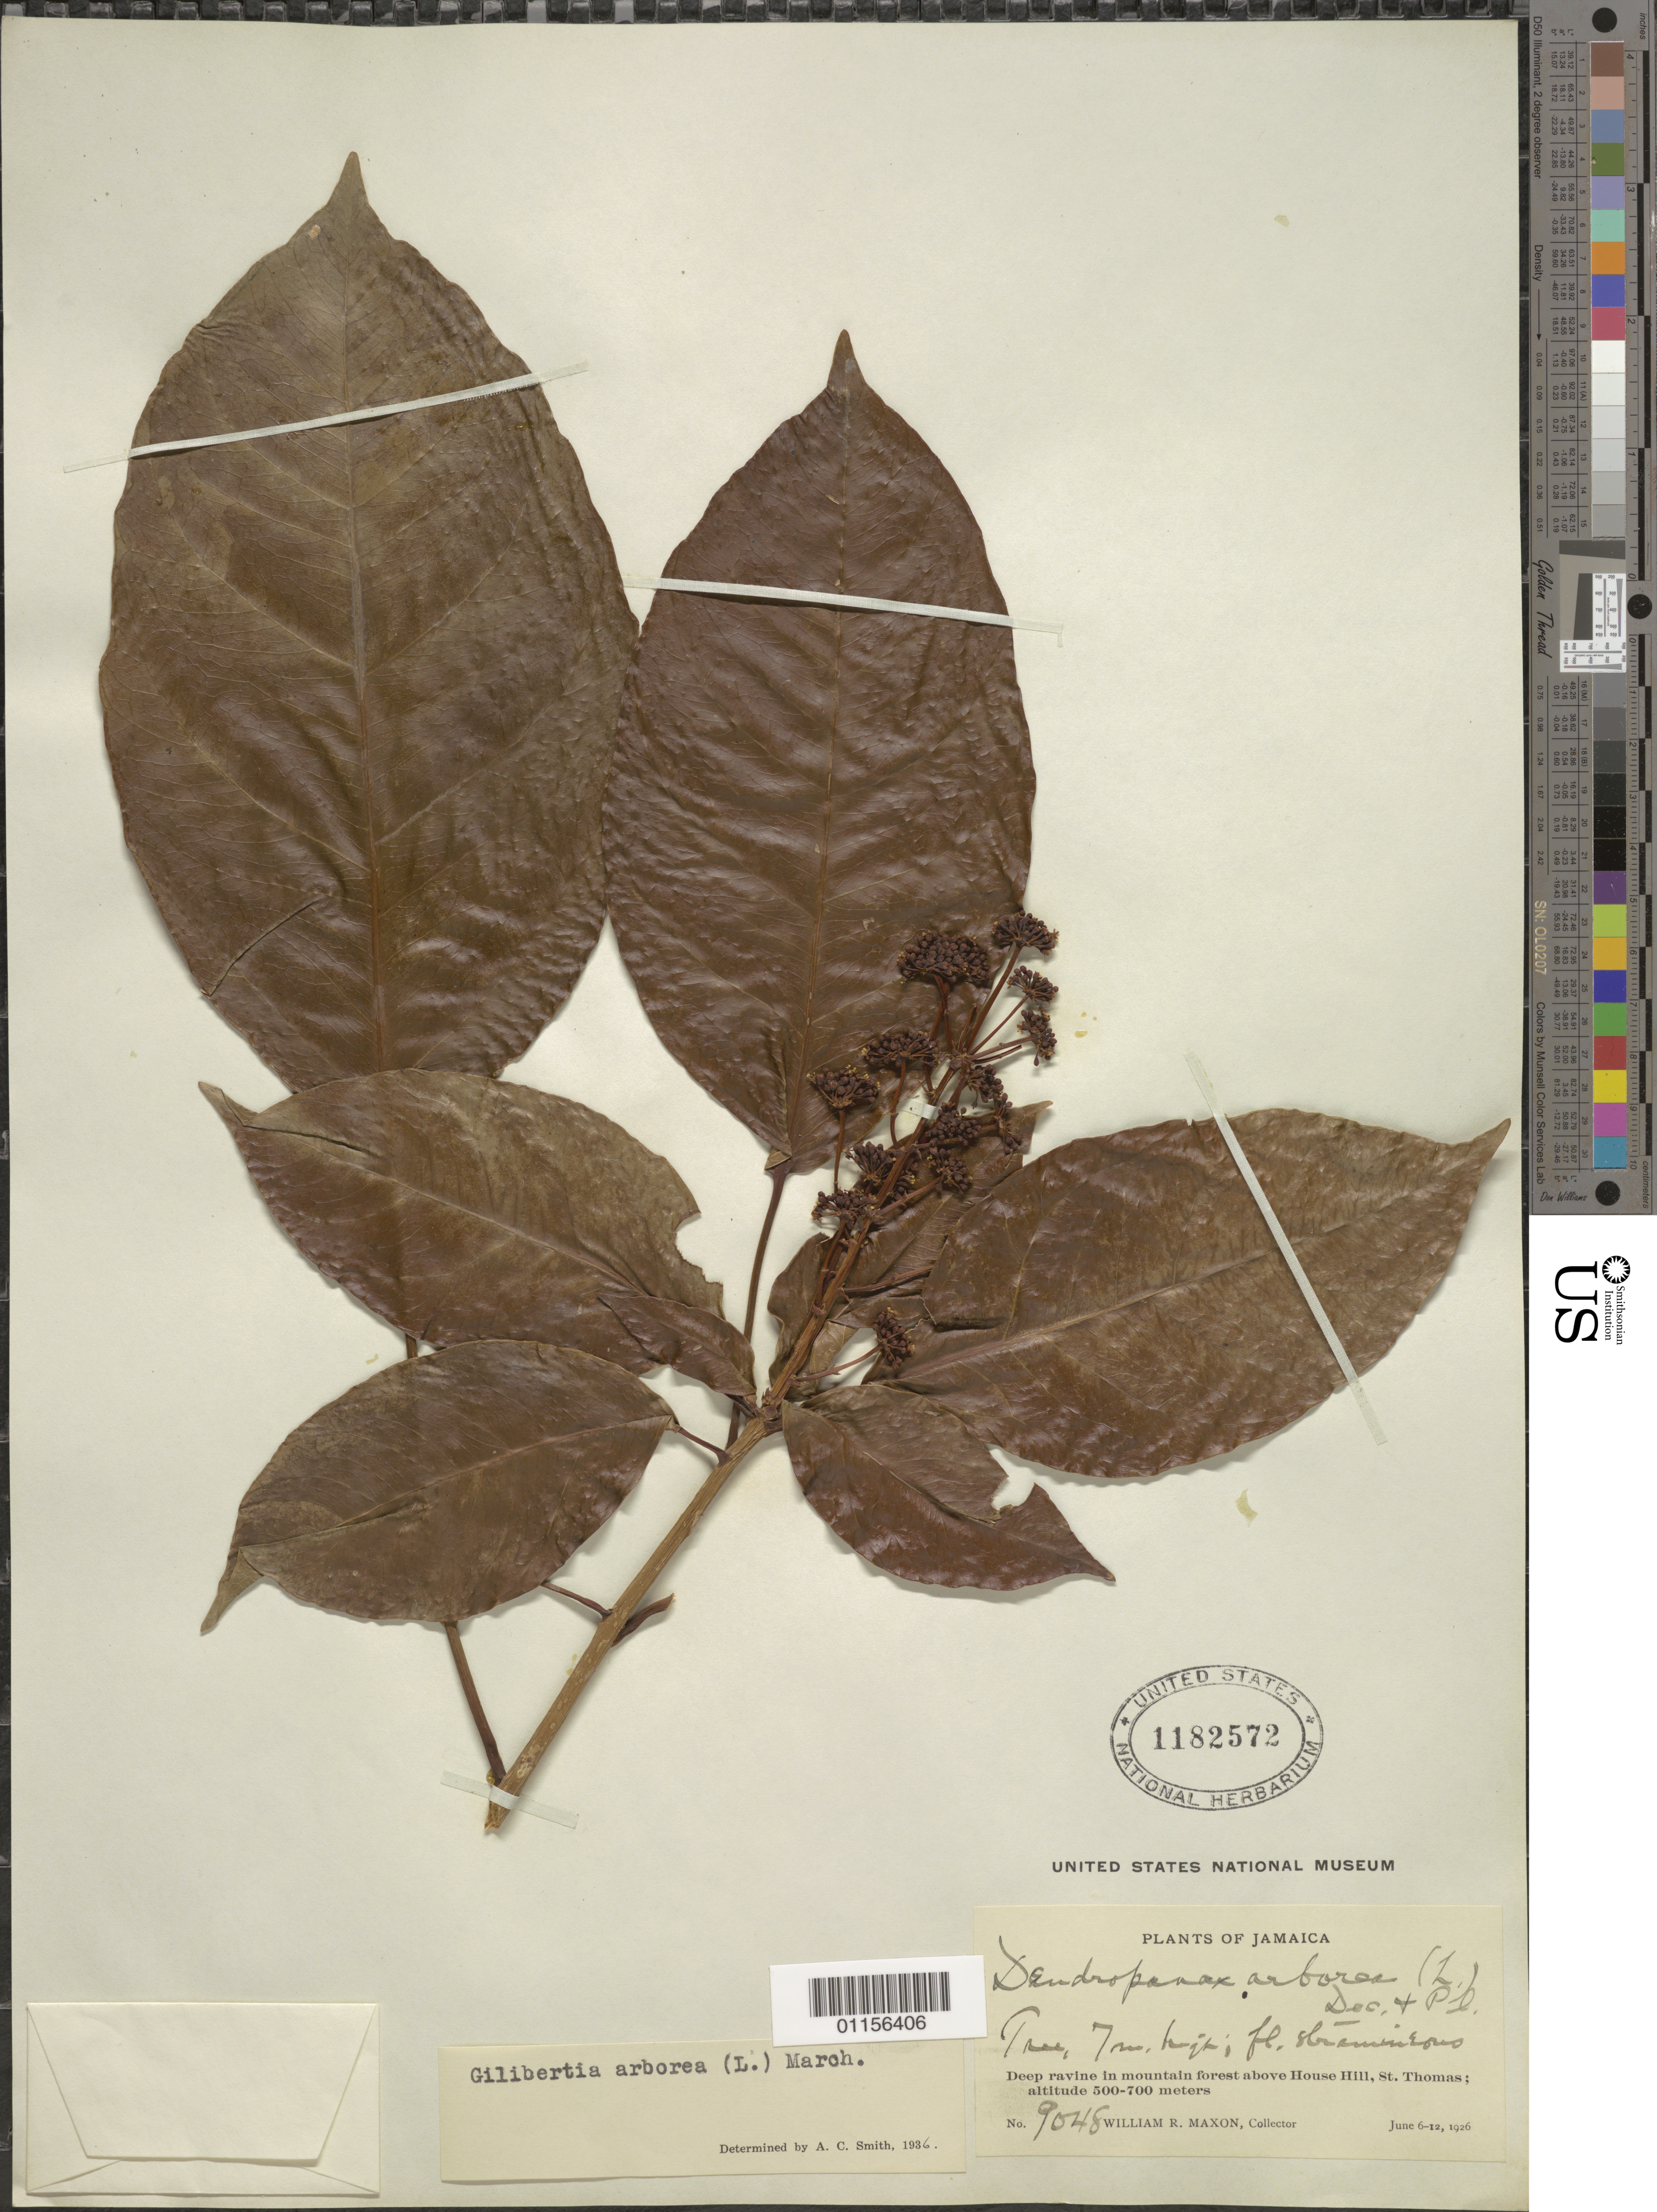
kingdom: Plantae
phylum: Tracheophyta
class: Magnoliopsida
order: Apiales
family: Araliaceae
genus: Dendropanax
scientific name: Dendropanax arboreus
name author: (L.) Decne. & Planch.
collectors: W. R. Maxon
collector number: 9048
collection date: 1926-06-06/1926-06-12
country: Jamaica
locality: Above House Hill, St Thomas.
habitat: Tree, in deep ravine in mountain forest.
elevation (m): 500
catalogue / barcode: US 1182572